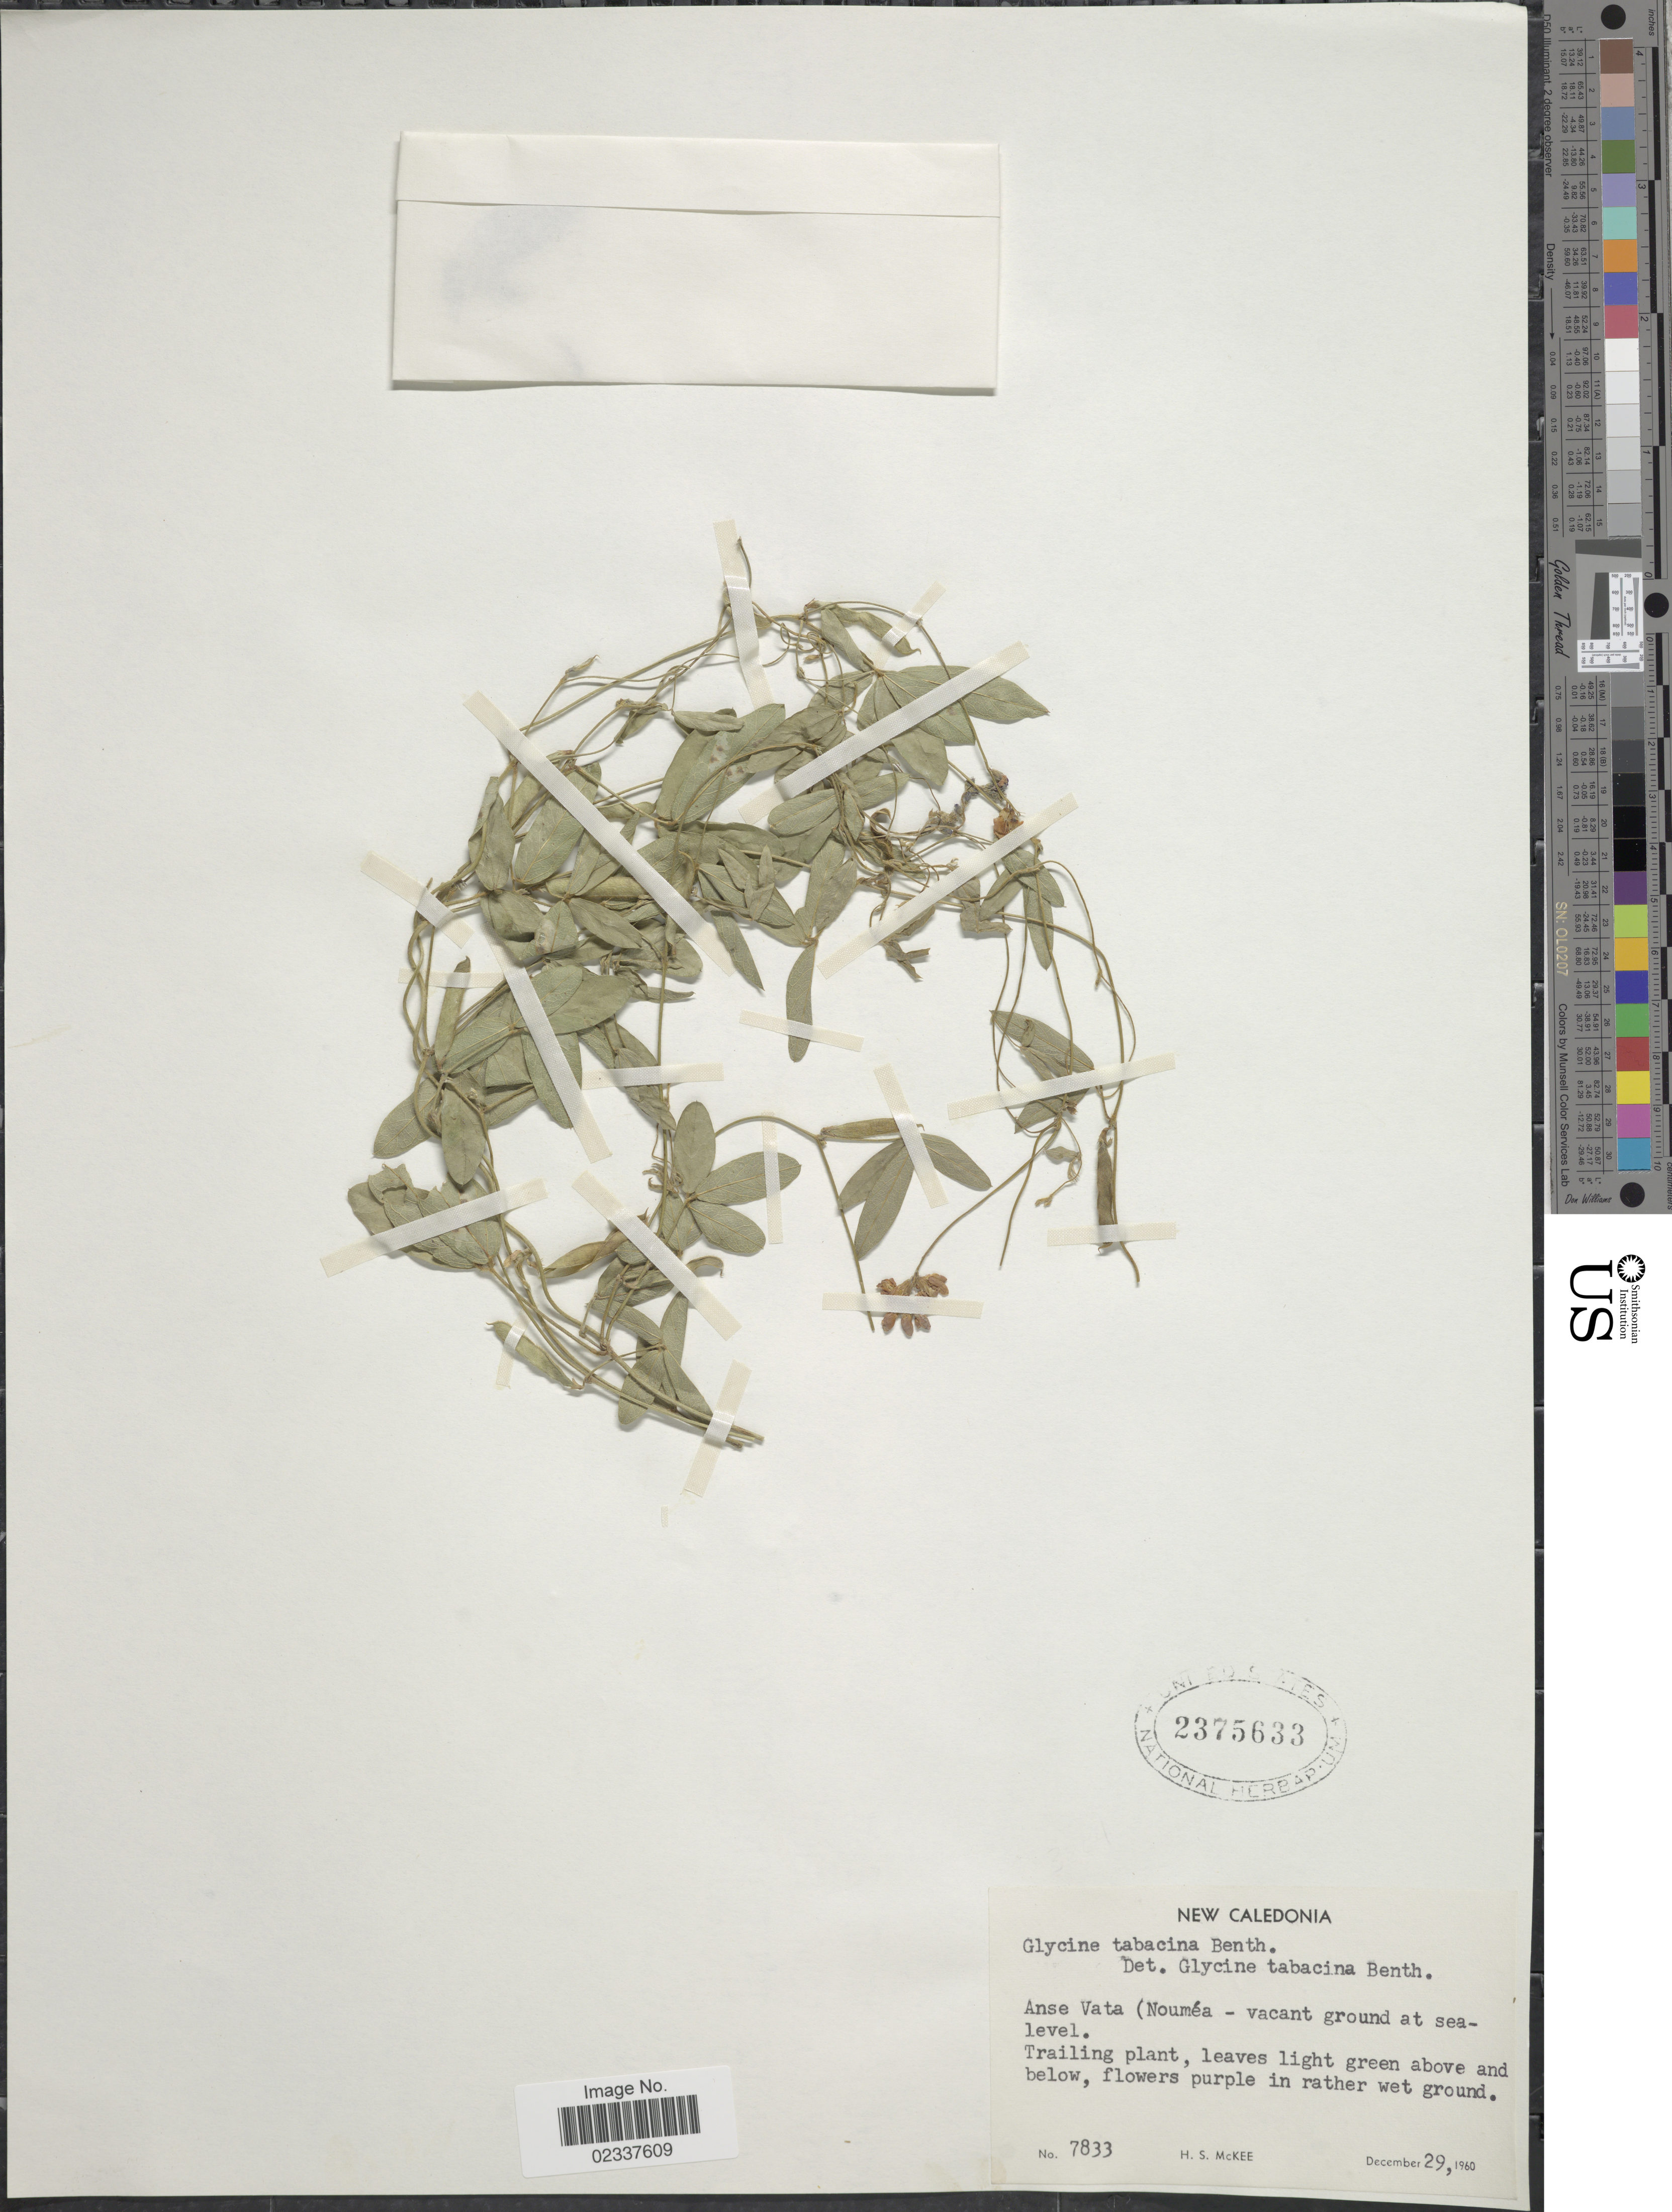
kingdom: Plantae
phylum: Tracheophyta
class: Magnoliopsida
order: Fabales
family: Fabaceae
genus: Glycine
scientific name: Glycine tabacina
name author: (Labill.) Benth.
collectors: H. S. McKee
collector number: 7833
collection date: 1960-12-29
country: New Caledonia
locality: Anse Vata (Noumea - vacant ground at sealevel)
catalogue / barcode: US 2375633